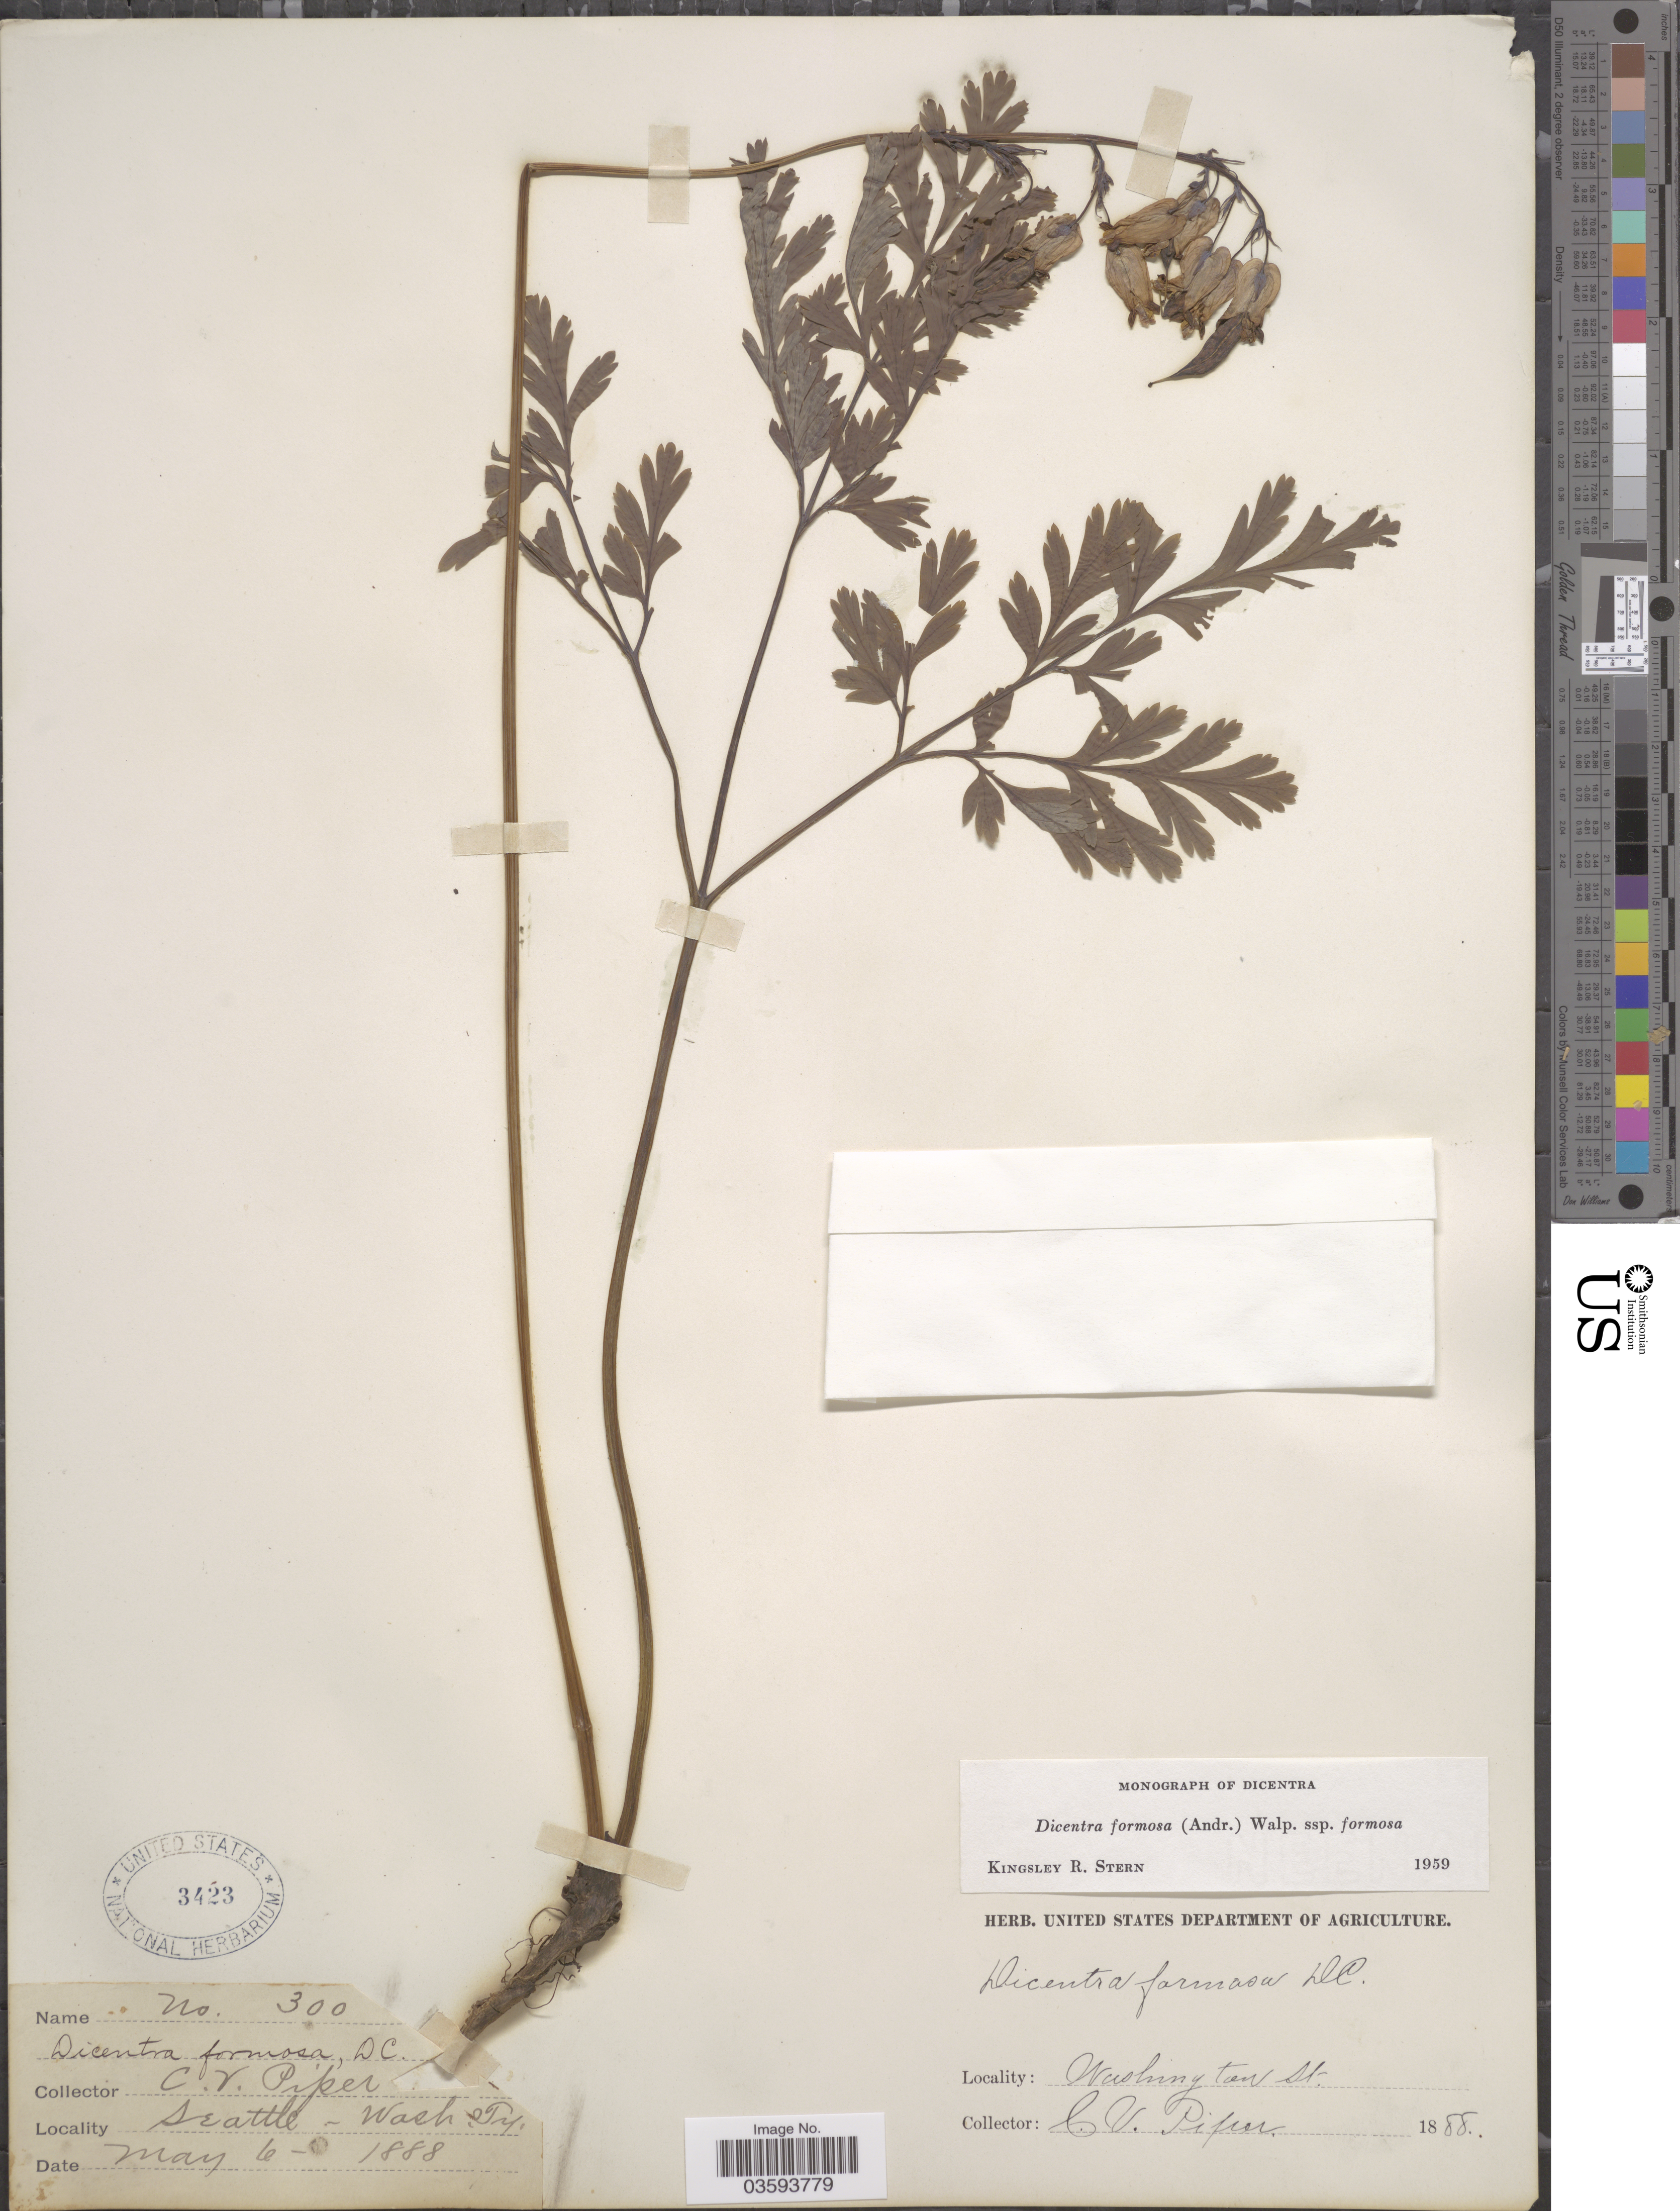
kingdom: Plantae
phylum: Tracheophyta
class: Magnoliopsida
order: Ranunculales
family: Papaveraceae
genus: Dicentra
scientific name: Dicentra formosa subsp. formosa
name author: (Haw.) Walp.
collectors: C. V. Piper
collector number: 300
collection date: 1888-05-06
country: United States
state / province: Washington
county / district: King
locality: Seattle - Wash. Ty. Washington St.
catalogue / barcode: US 3423